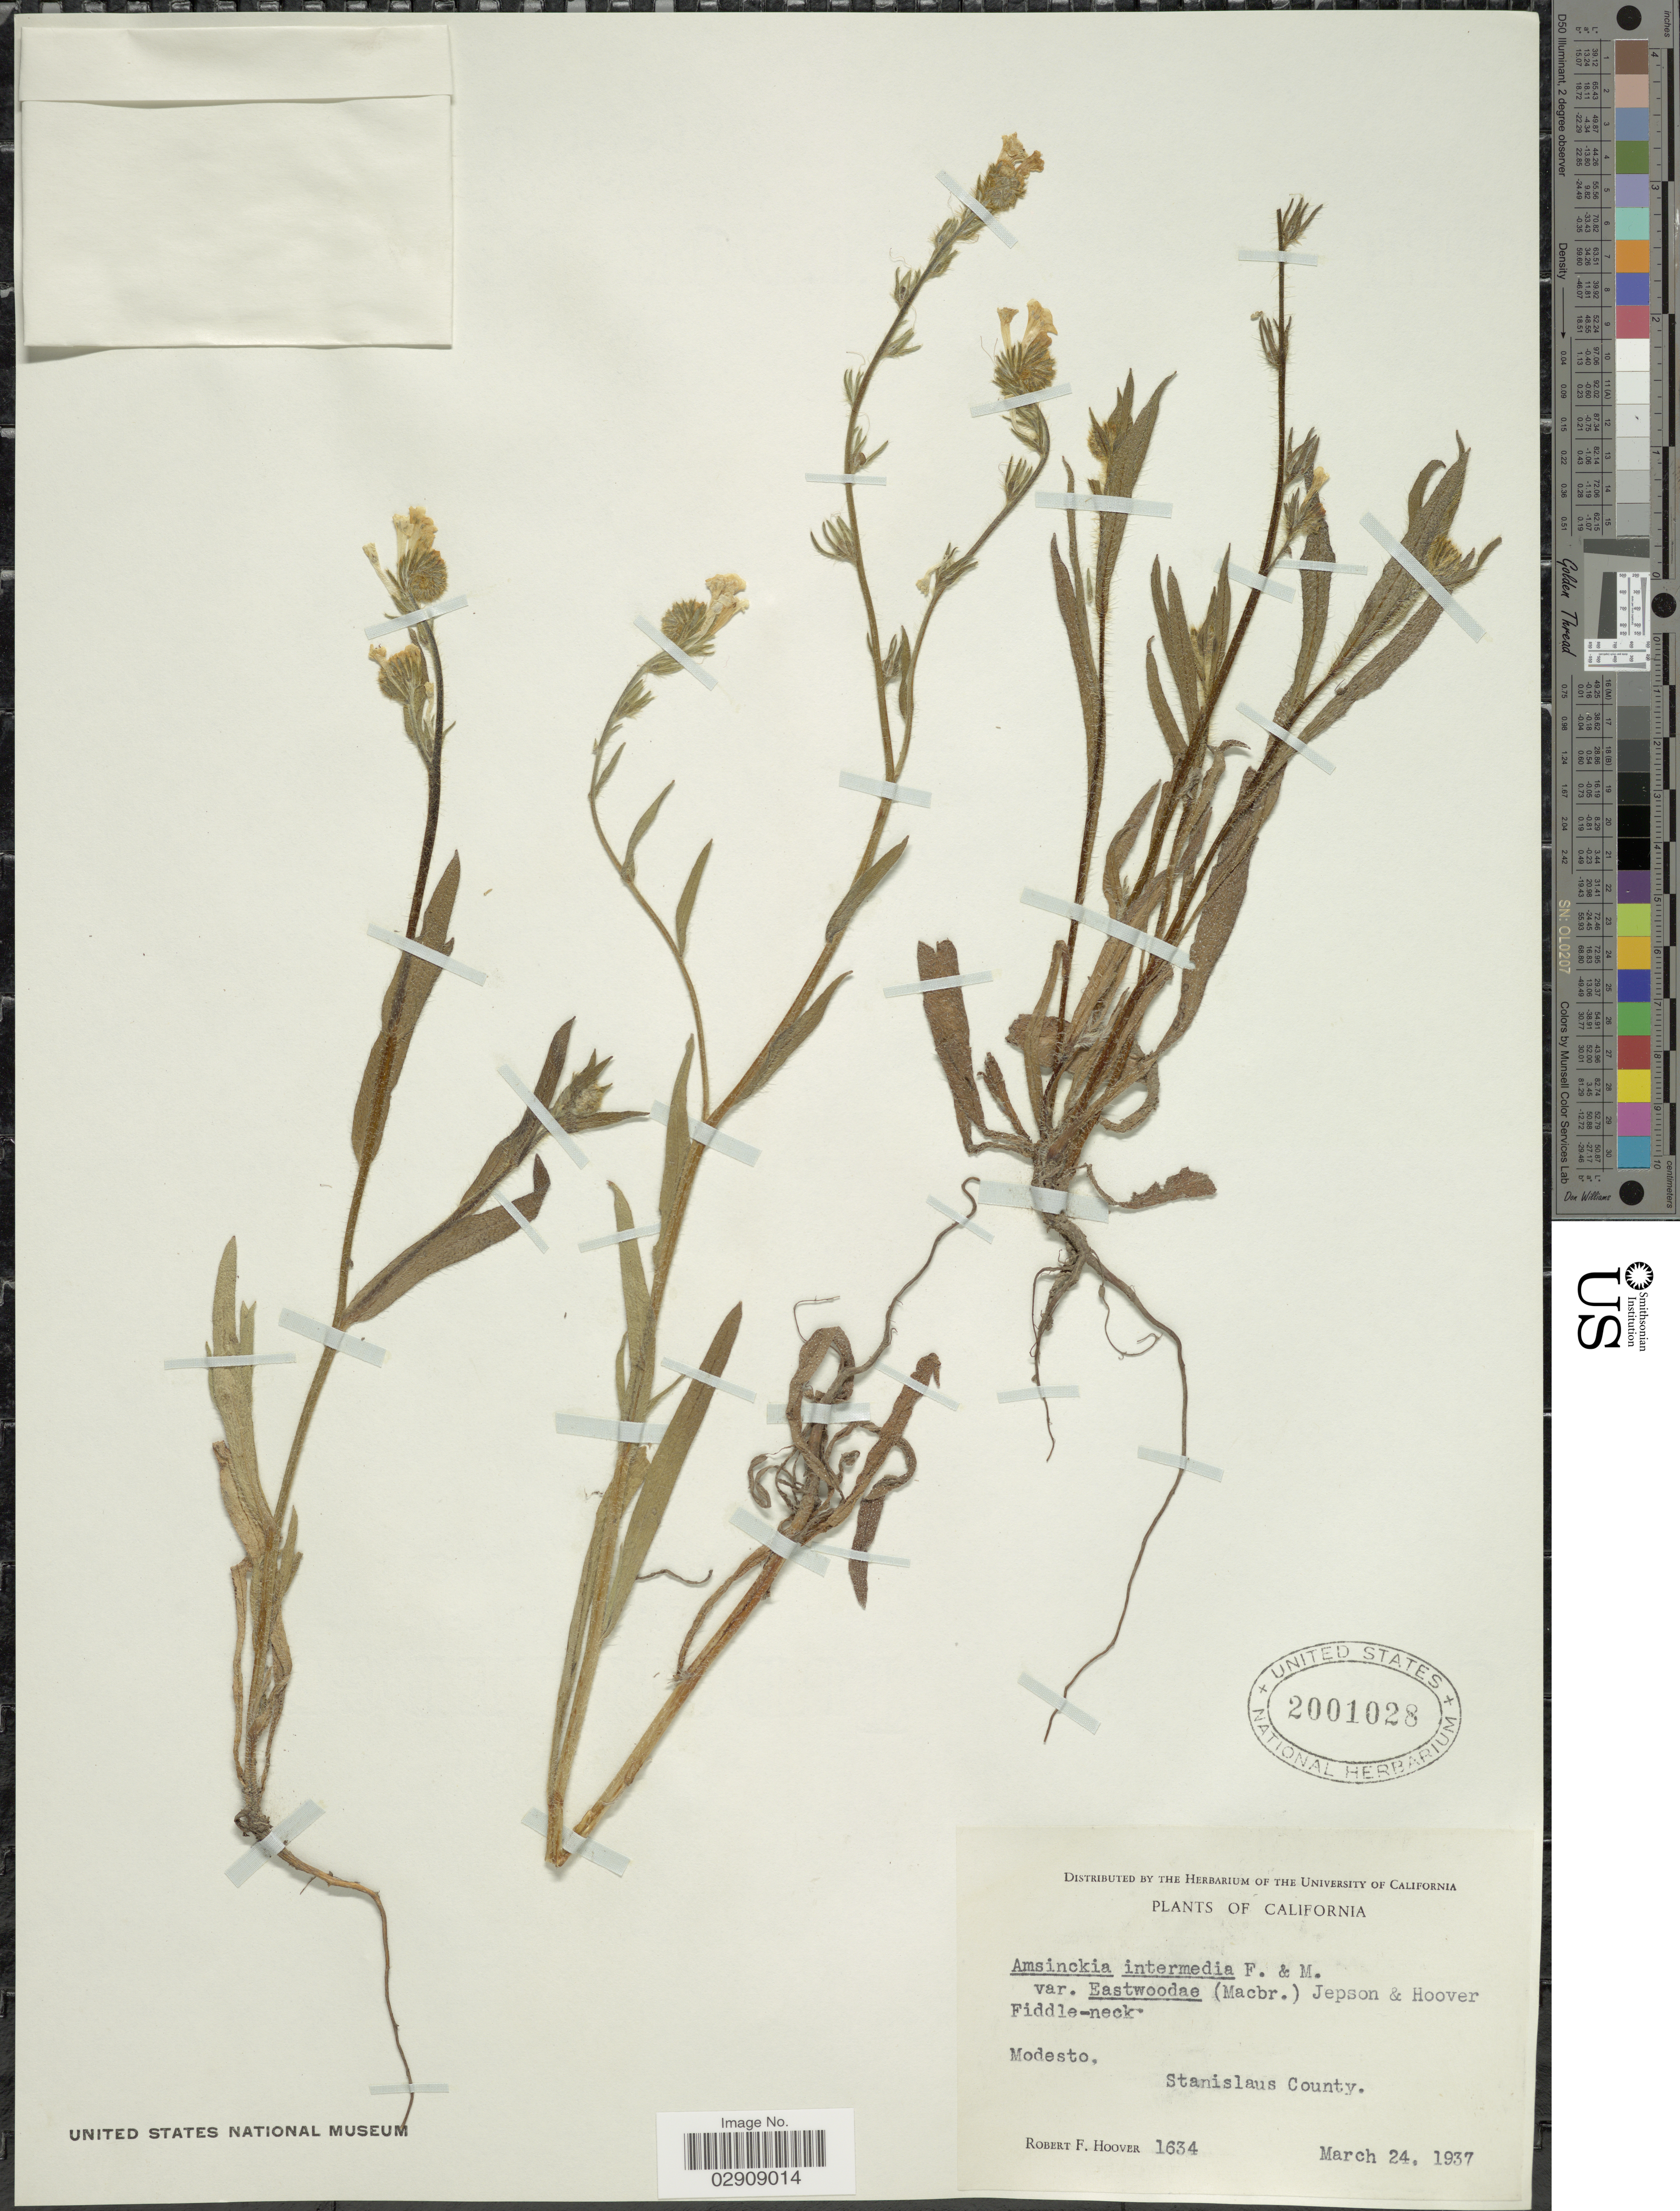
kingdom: Plantae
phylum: Tracheophyta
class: Magnoliopsida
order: Boraginales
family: Boraginaceae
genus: Amsinckia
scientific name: Amsinckia eastwoodiae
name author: J.F. Macbr.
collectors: R. F. Hoover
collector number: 1634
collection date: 1937-03-24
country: United States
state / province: California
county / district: Stanislaus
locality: Modesto, Stanislaus County. California.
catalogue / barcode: US 2001028